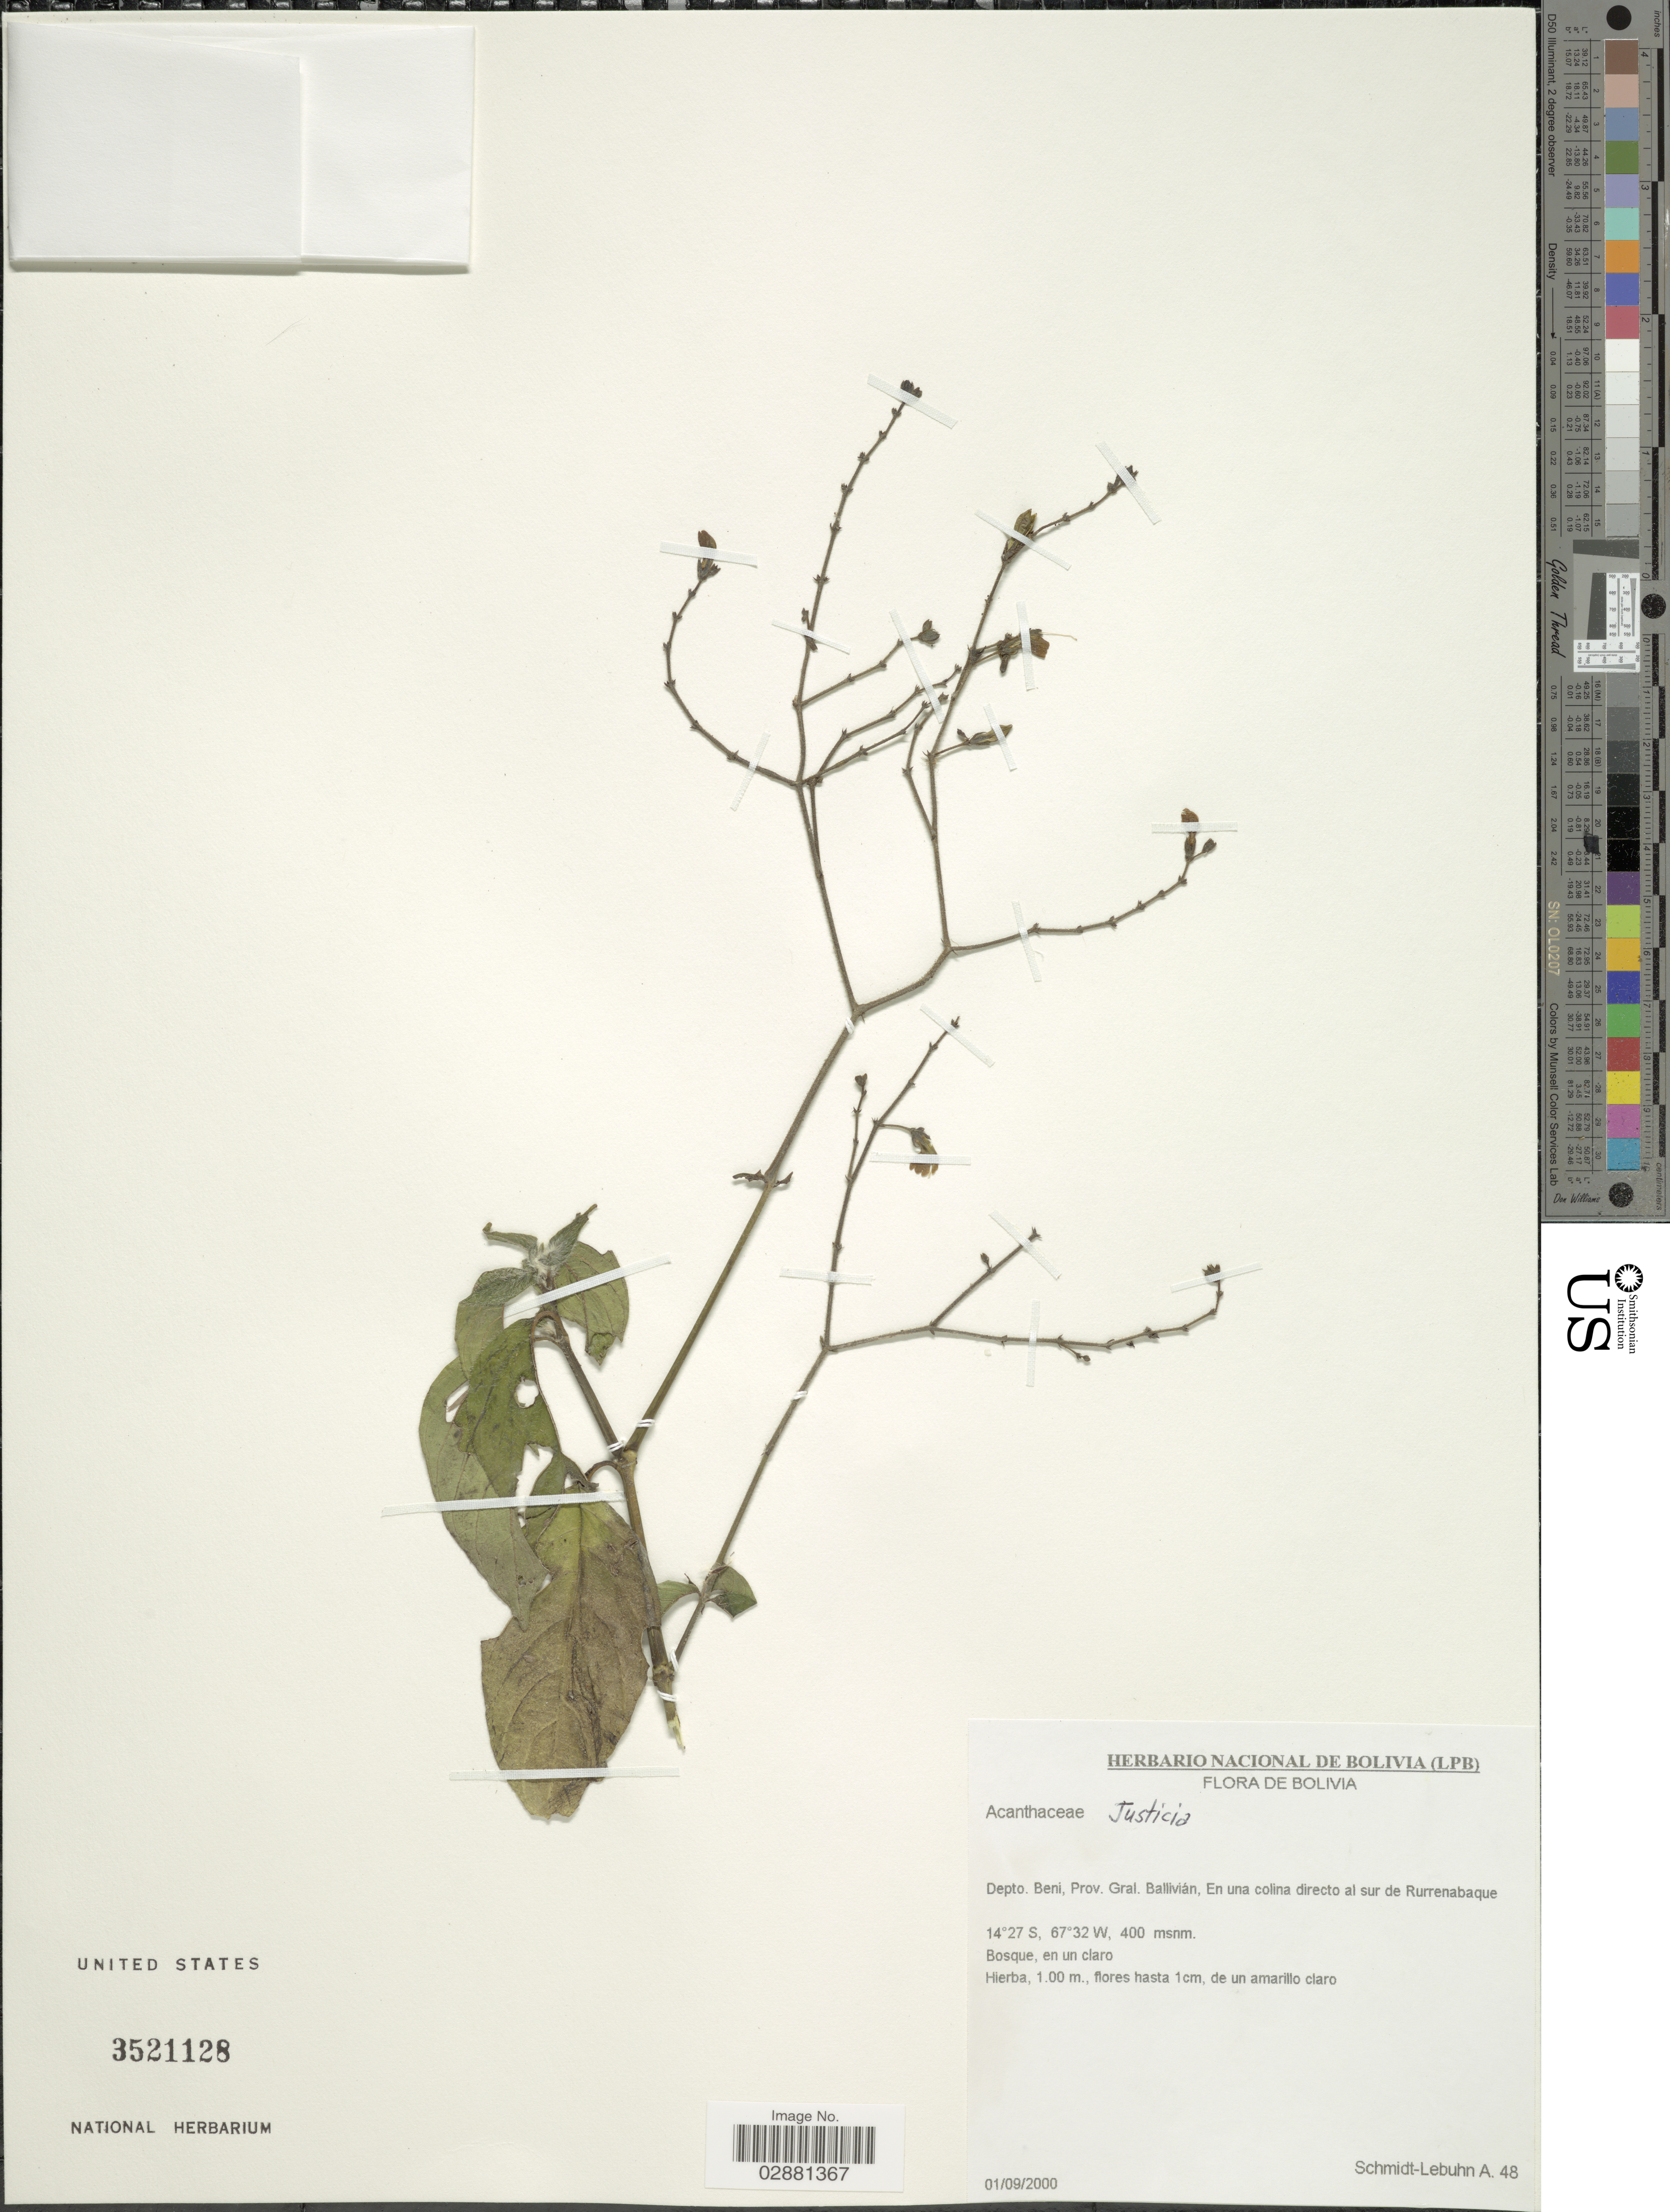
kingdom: Plantae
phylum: Tracheophyta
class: Magnoliopsida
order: Lamiales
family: Acanthaceae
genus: Justicia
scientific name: Justicia sp.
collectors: A. Schmidt-Lebuhn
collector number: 48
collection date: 2000-09-01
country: Bolivia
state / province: Beni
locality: Depto. Beni, Prov. Gral. Ballivián, En una colina directo al sur de Rurrenabaque.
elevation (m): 400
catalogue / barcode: US 3521128